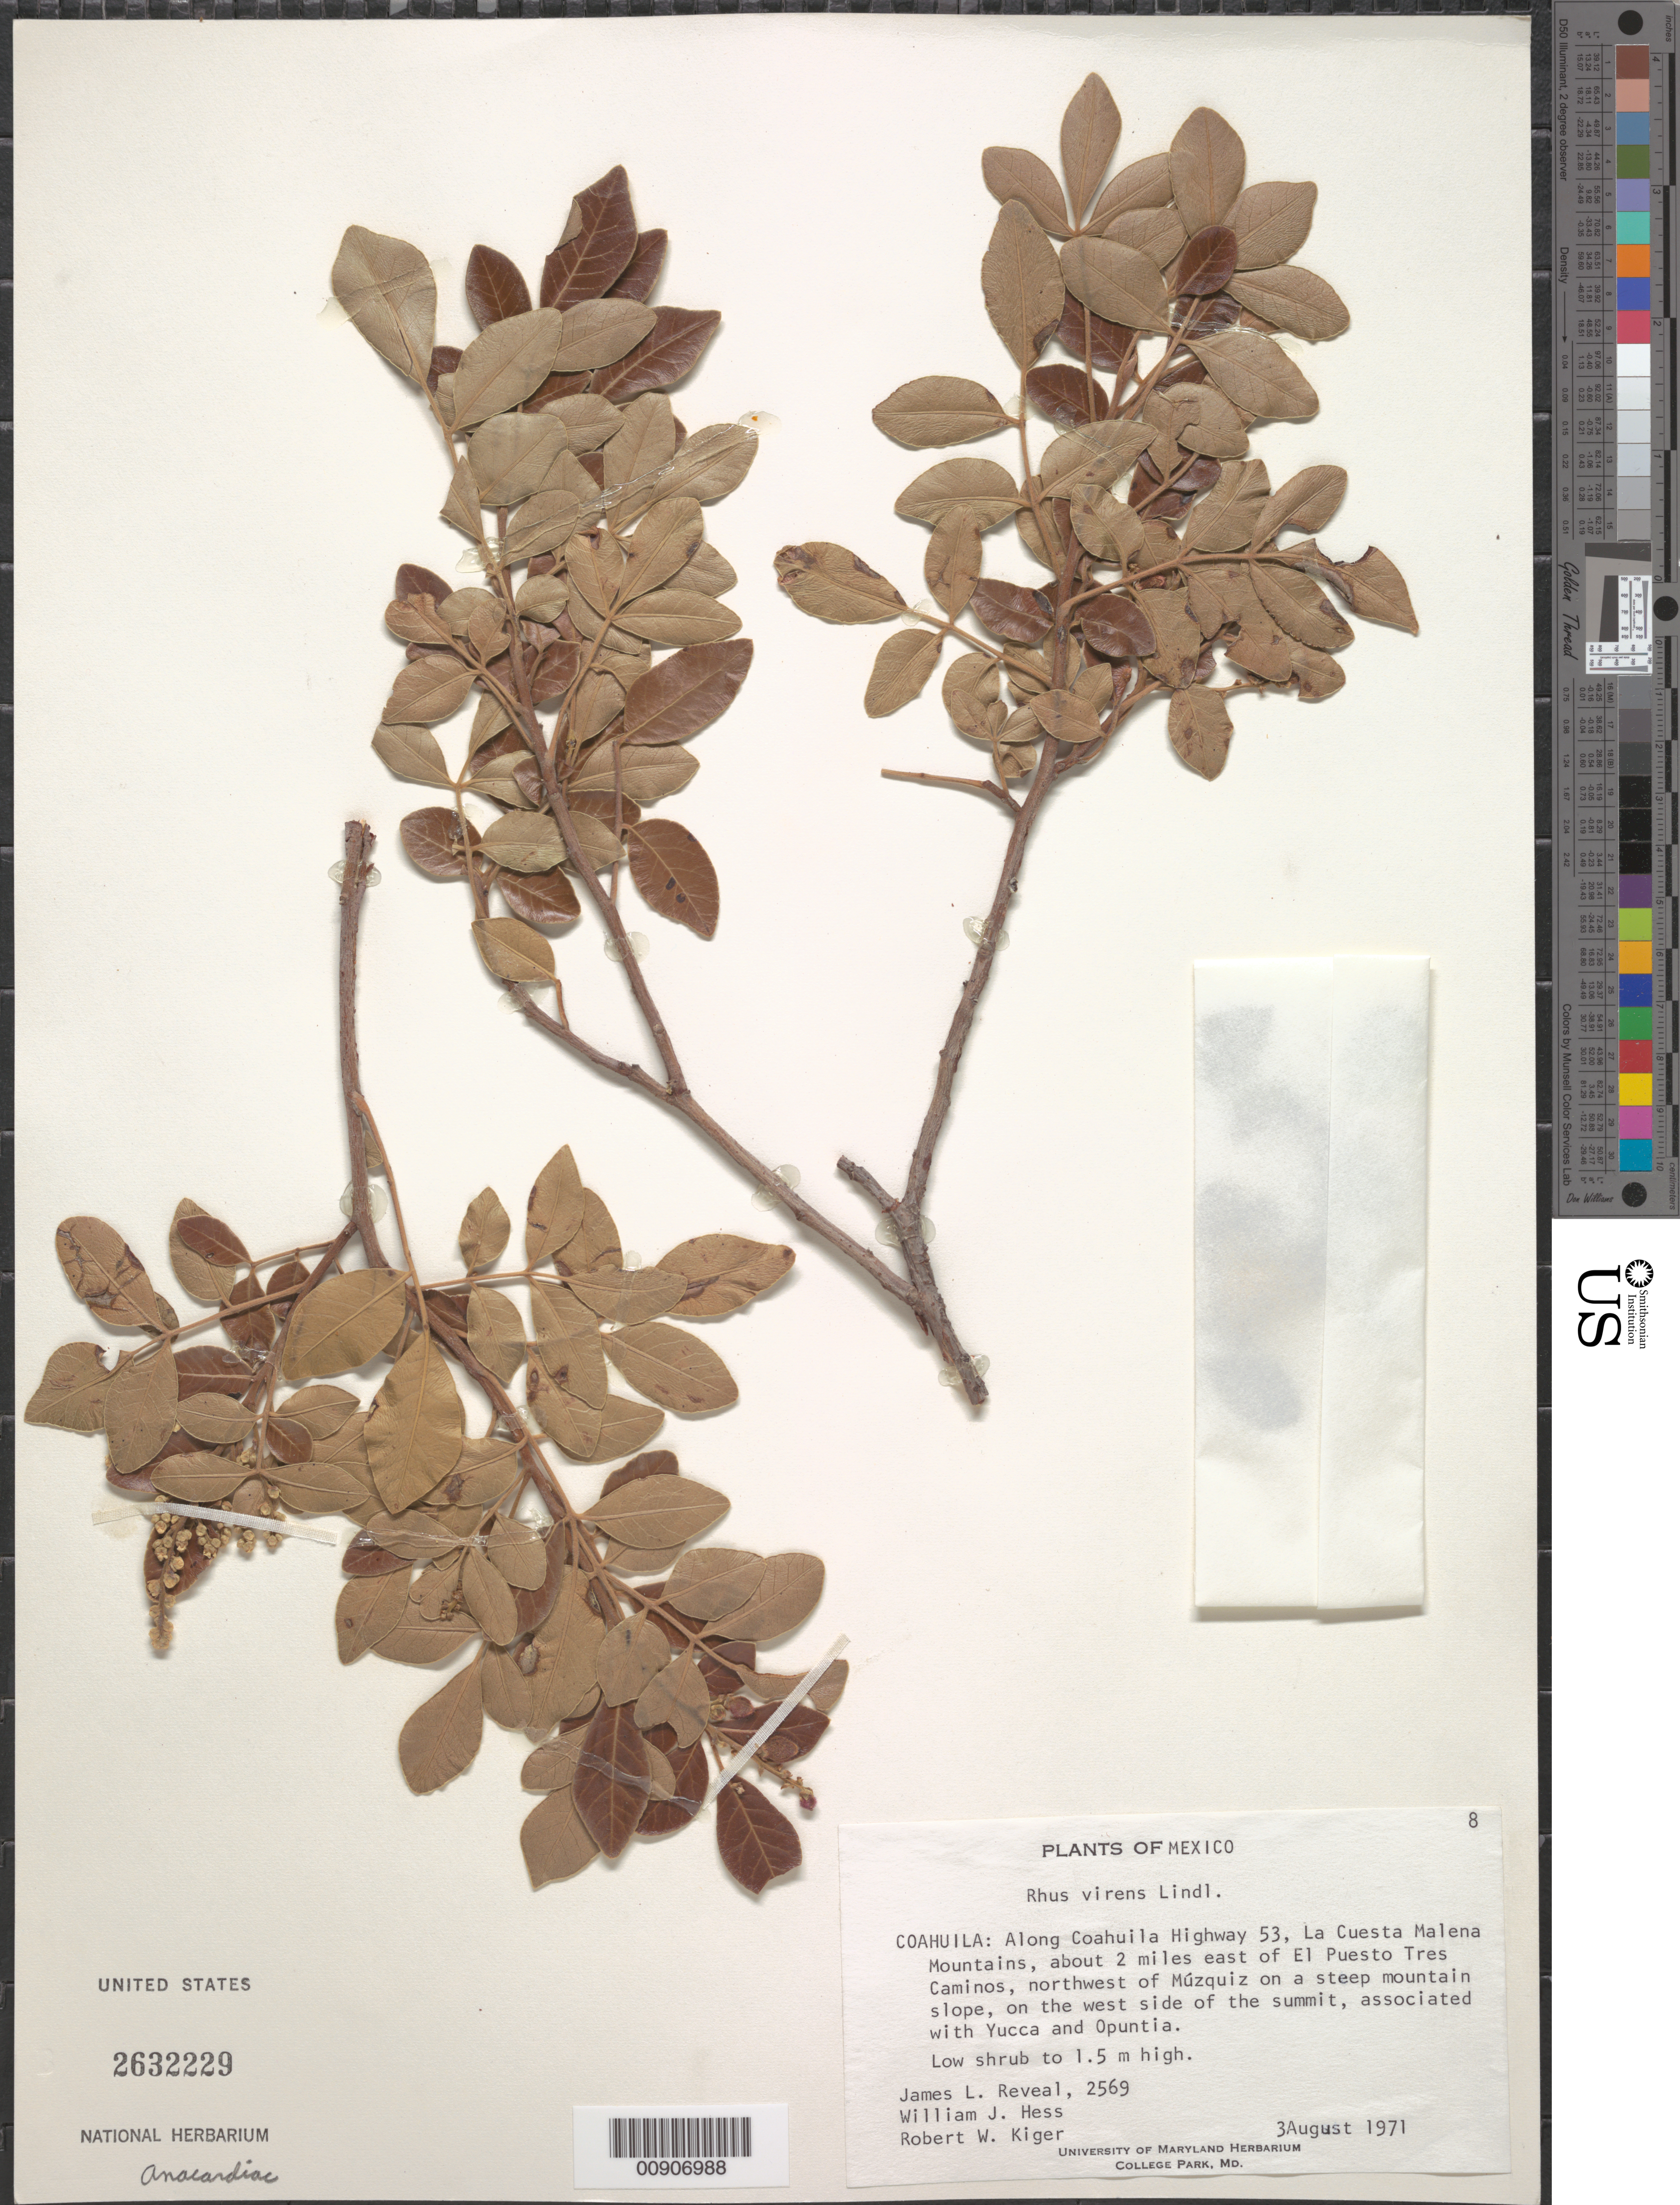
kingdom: Plantae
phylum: Tracheophyta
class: Magnoliopsida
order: Sapindales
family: Anacardiaceae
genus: Rhus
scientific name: Rhus virens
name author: Lindh. ex A. Gray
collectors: J. L. Reveal, W. Hess & R. Kiger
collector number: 2569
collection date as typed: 03 Aug 1971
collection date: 1971-08-03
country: Mexico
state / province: Coahuila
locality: Coahuila: Along Coahuila highway 53, La Cuesta Malena Mountains, about 2 miles east of El Puesto Tres Caminos, northwest of Múzquiz.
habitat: On a steep mountain slope, on the west side of the summit, associated with Yucca and Opuntia.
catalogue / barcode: US 2632229